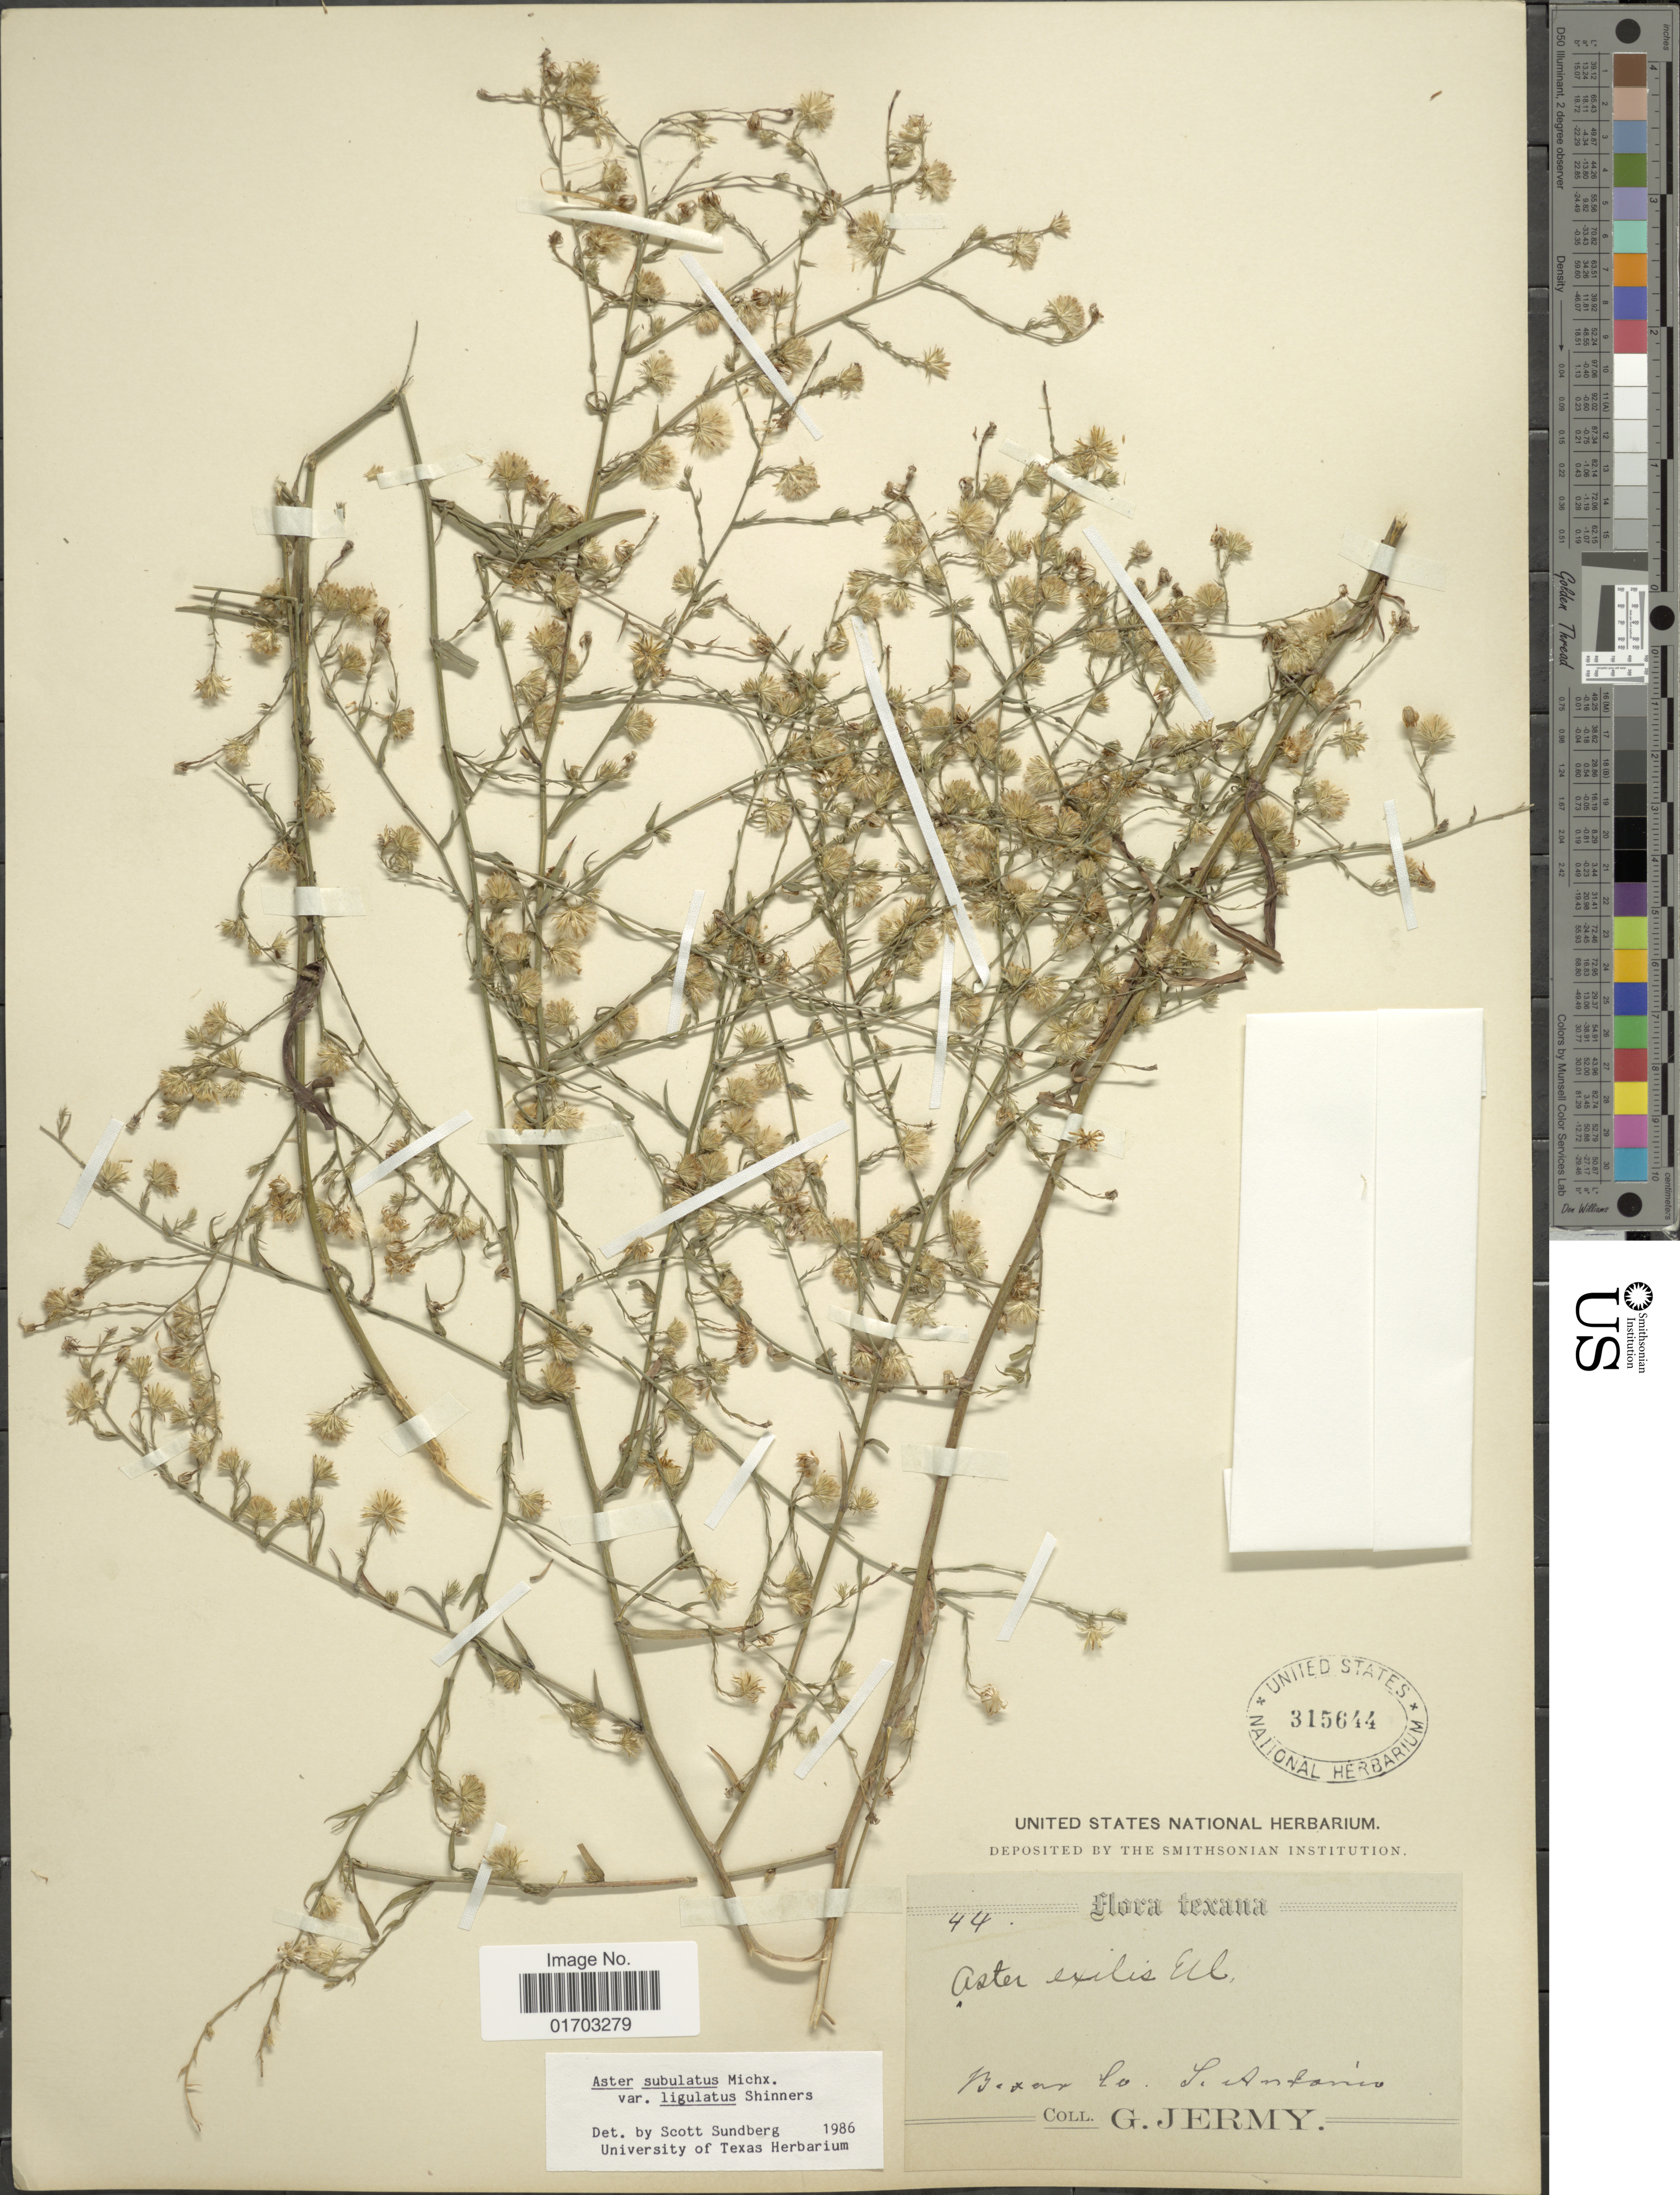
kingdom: Plantae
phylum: Tracheophyta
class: Magnoliopsida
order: Asterales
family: Asteraceae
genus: Symphyotrichum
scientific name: Symphyotrichum subulatum var. subulatum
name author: (Michx.) G.L. Nesom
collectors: G. Jermy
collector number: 44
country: United States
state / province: Texas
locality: Bexar Co. S. Antonio.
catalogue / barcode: US 315644